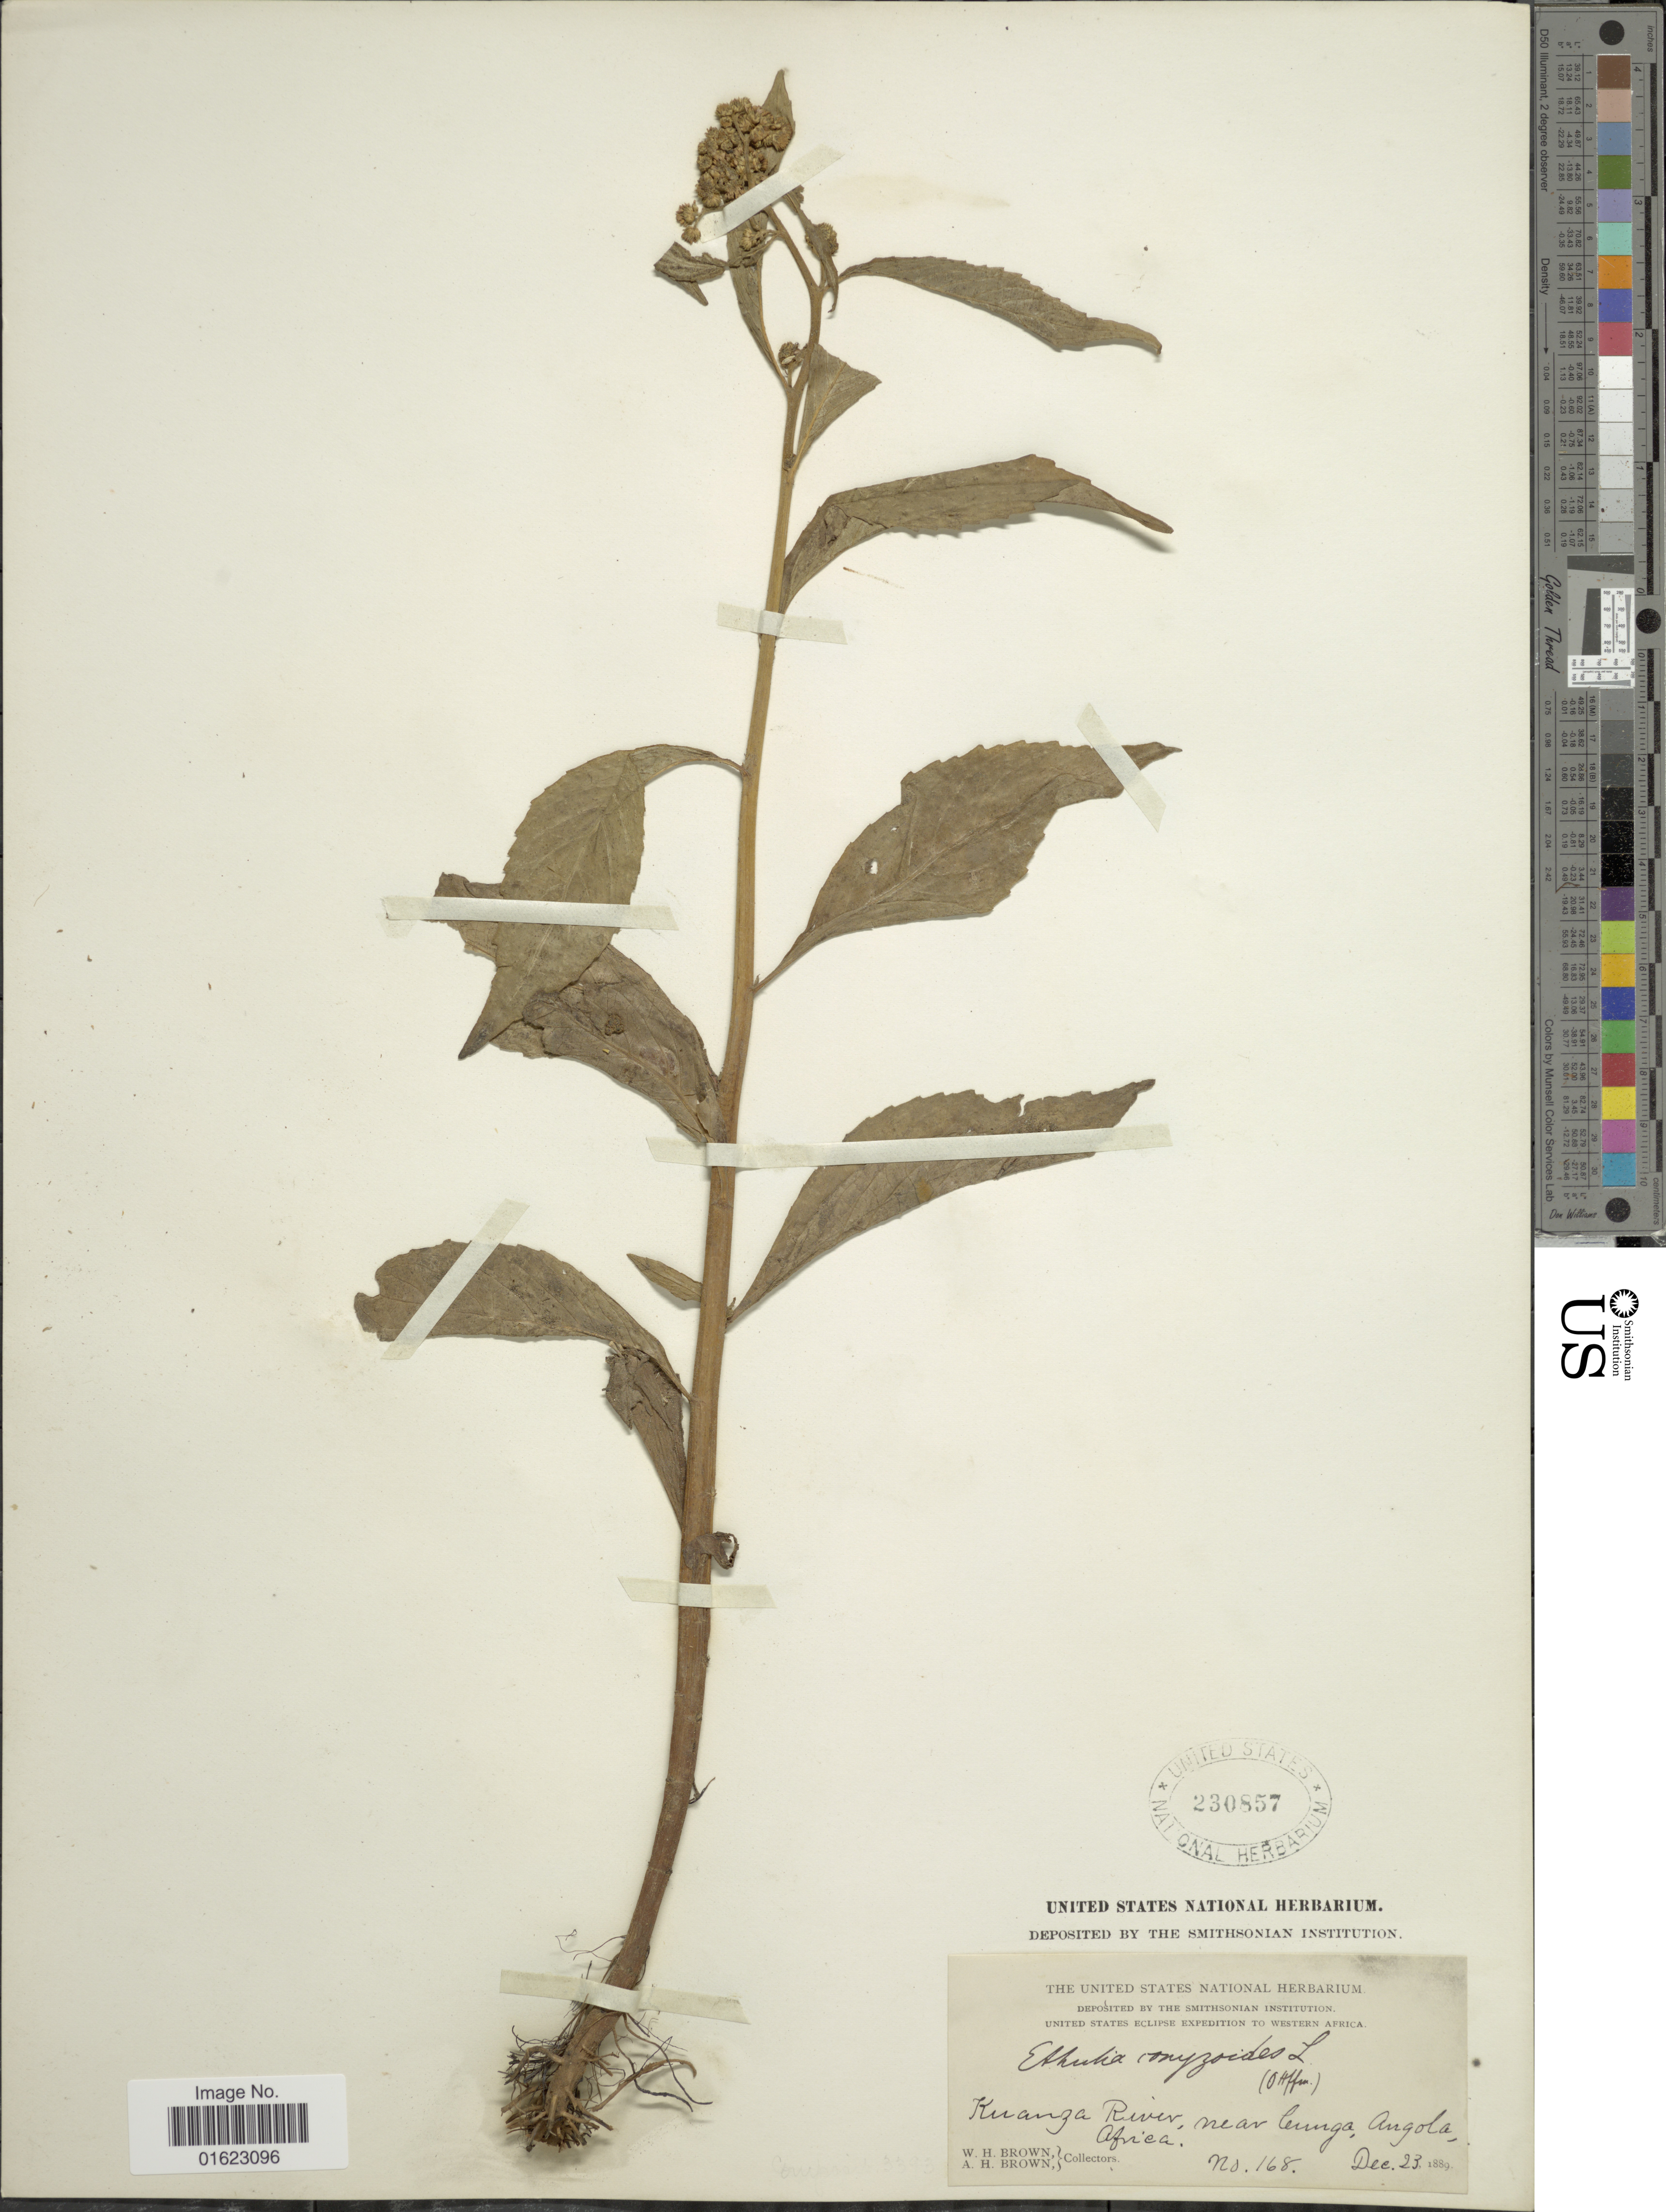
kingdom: Plantae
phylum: Tracheophyta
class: Magnoliopsida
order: Asterales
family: Asteraceae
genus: Ethulia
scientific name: Ethulia conyzoides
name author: L. f.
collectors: W. H. Brown & A. H. Brown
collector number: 168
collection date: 1889-12-23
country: Angola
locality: Kuanza River, near Cunga, Angola. Africa.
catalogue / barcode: US 230857